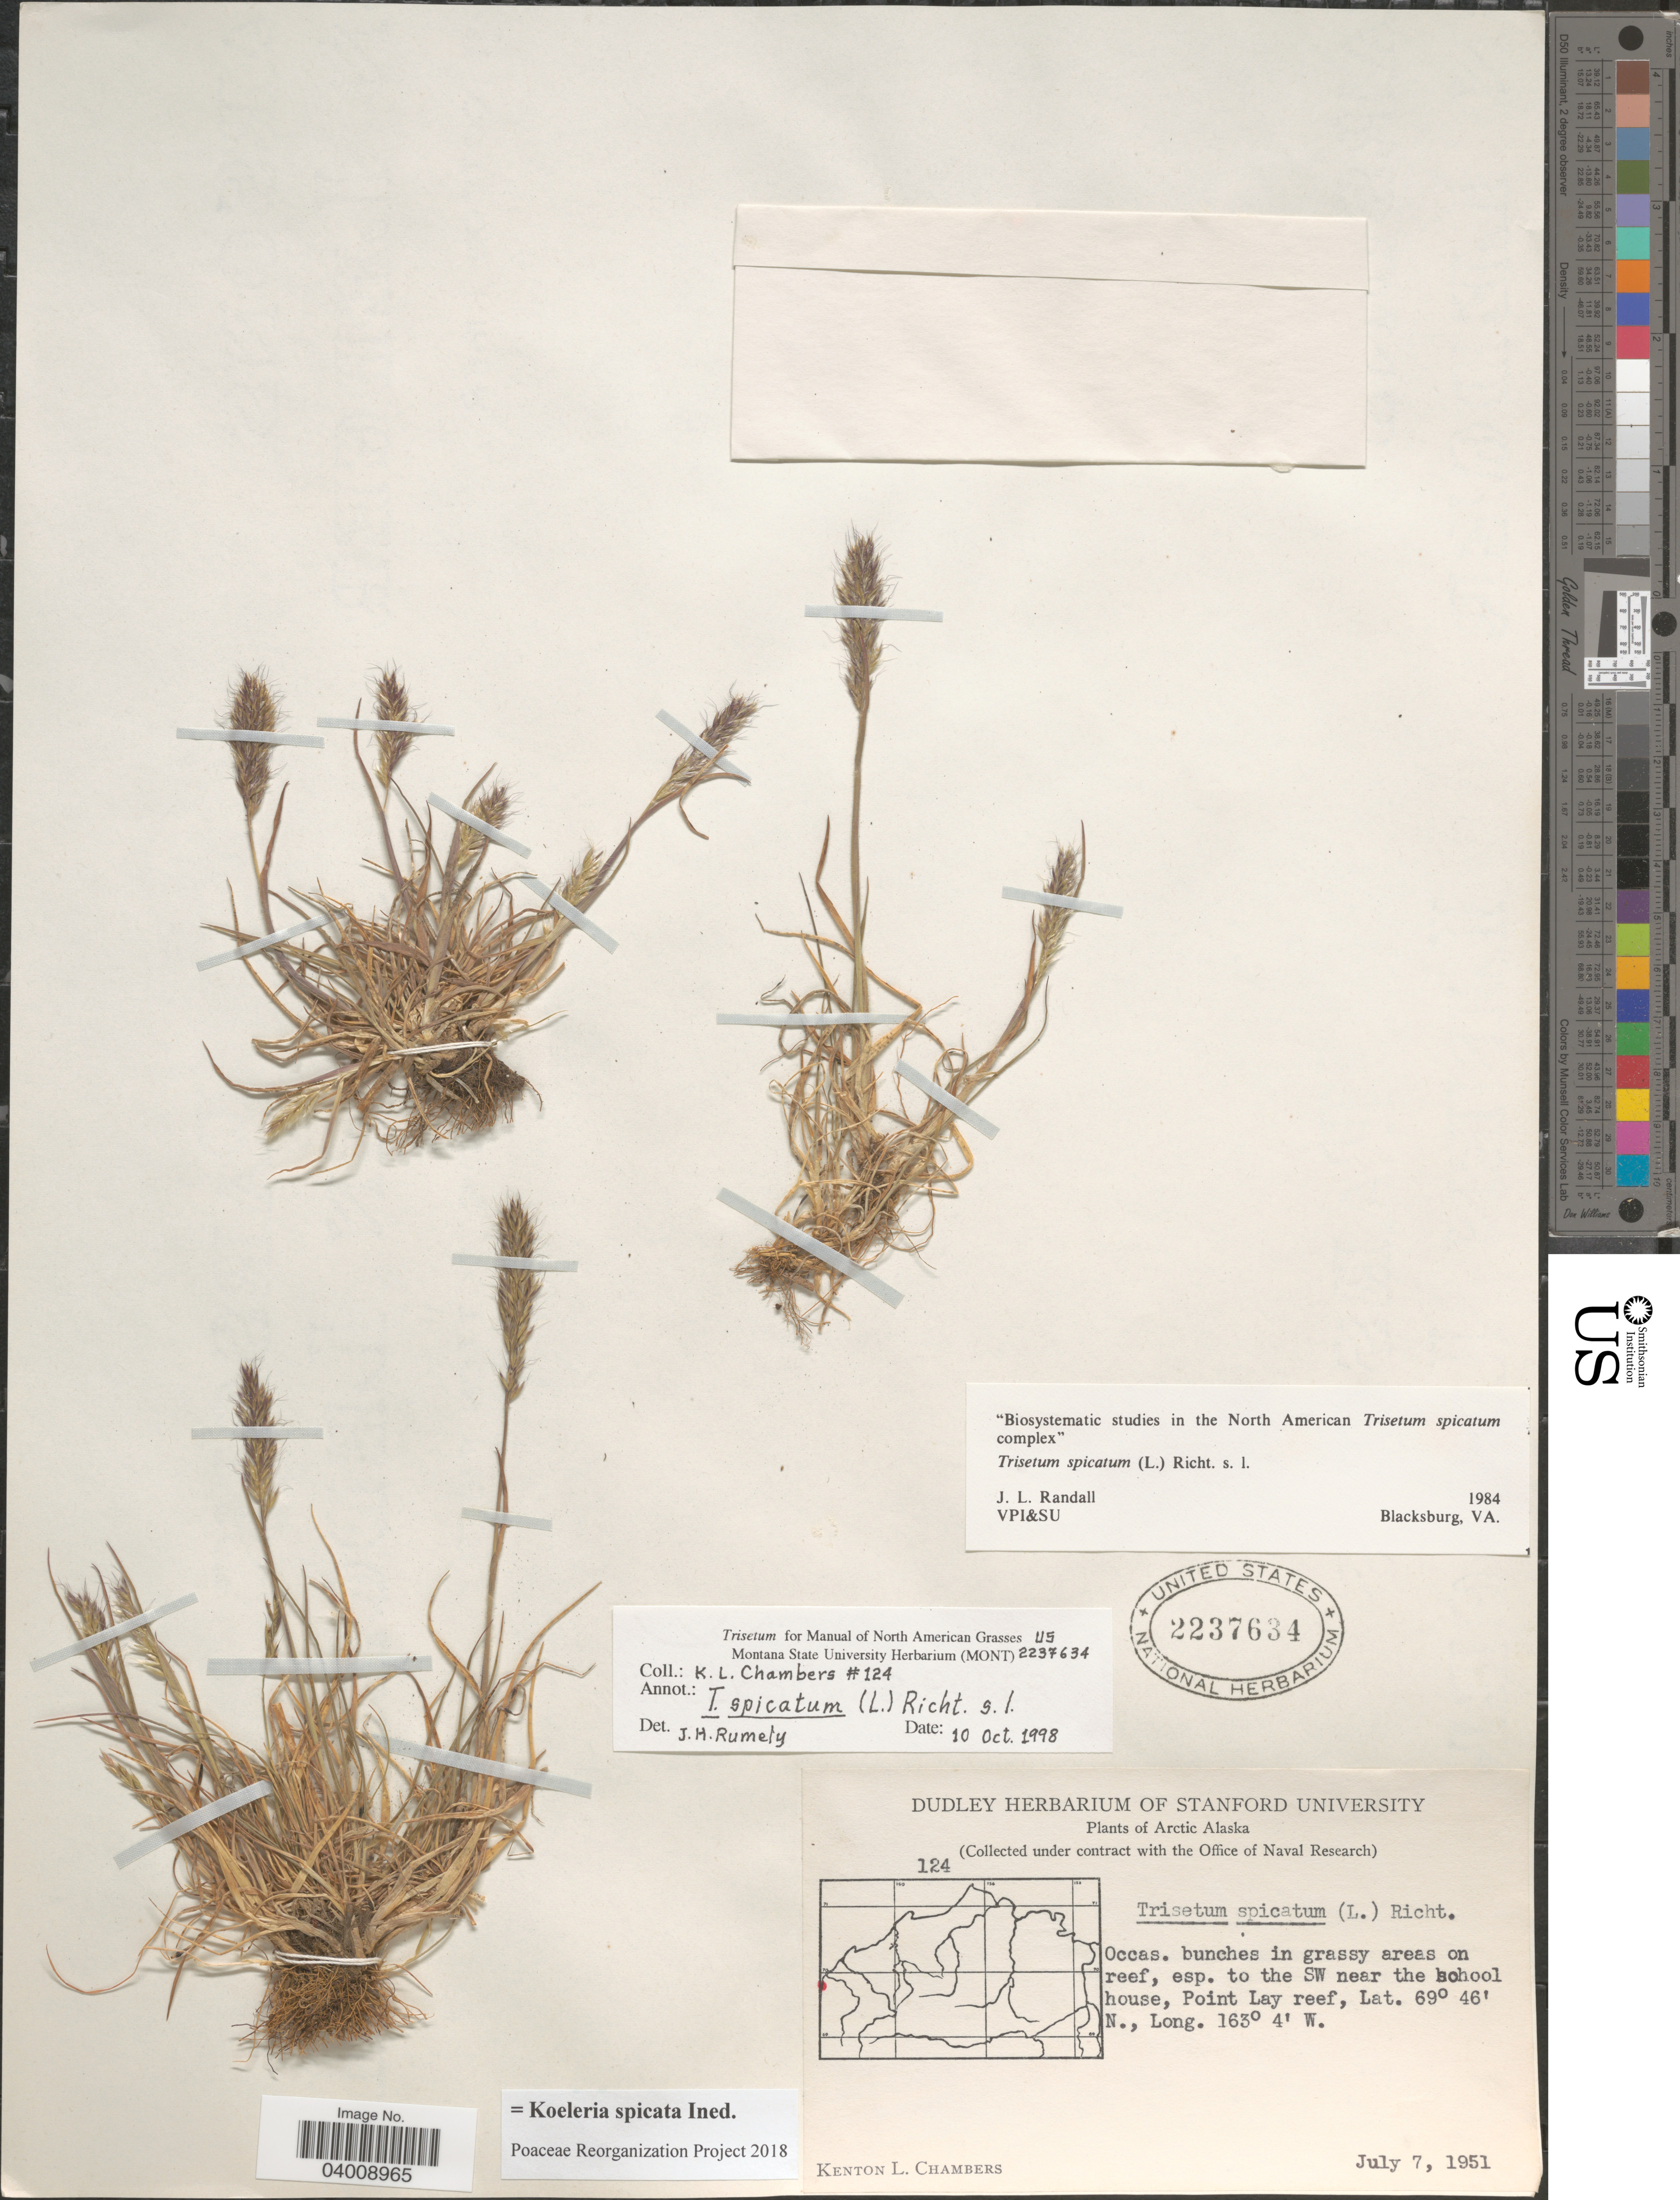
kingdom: Plantae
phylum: Tracheophyta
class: Liliopsida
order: Poales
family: Poaceae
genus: Koeleria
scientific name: Koeleria spicata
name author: (L.) Barberá et al.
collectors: K. L. Chambers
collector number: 124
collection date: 1951-07-07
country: United States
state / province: Alaska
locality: Arctic Alaska. Occas. bunches in grassy areas on reef, esp. to the SW near the school house, Point Lay reef.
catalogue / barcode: US 2237634